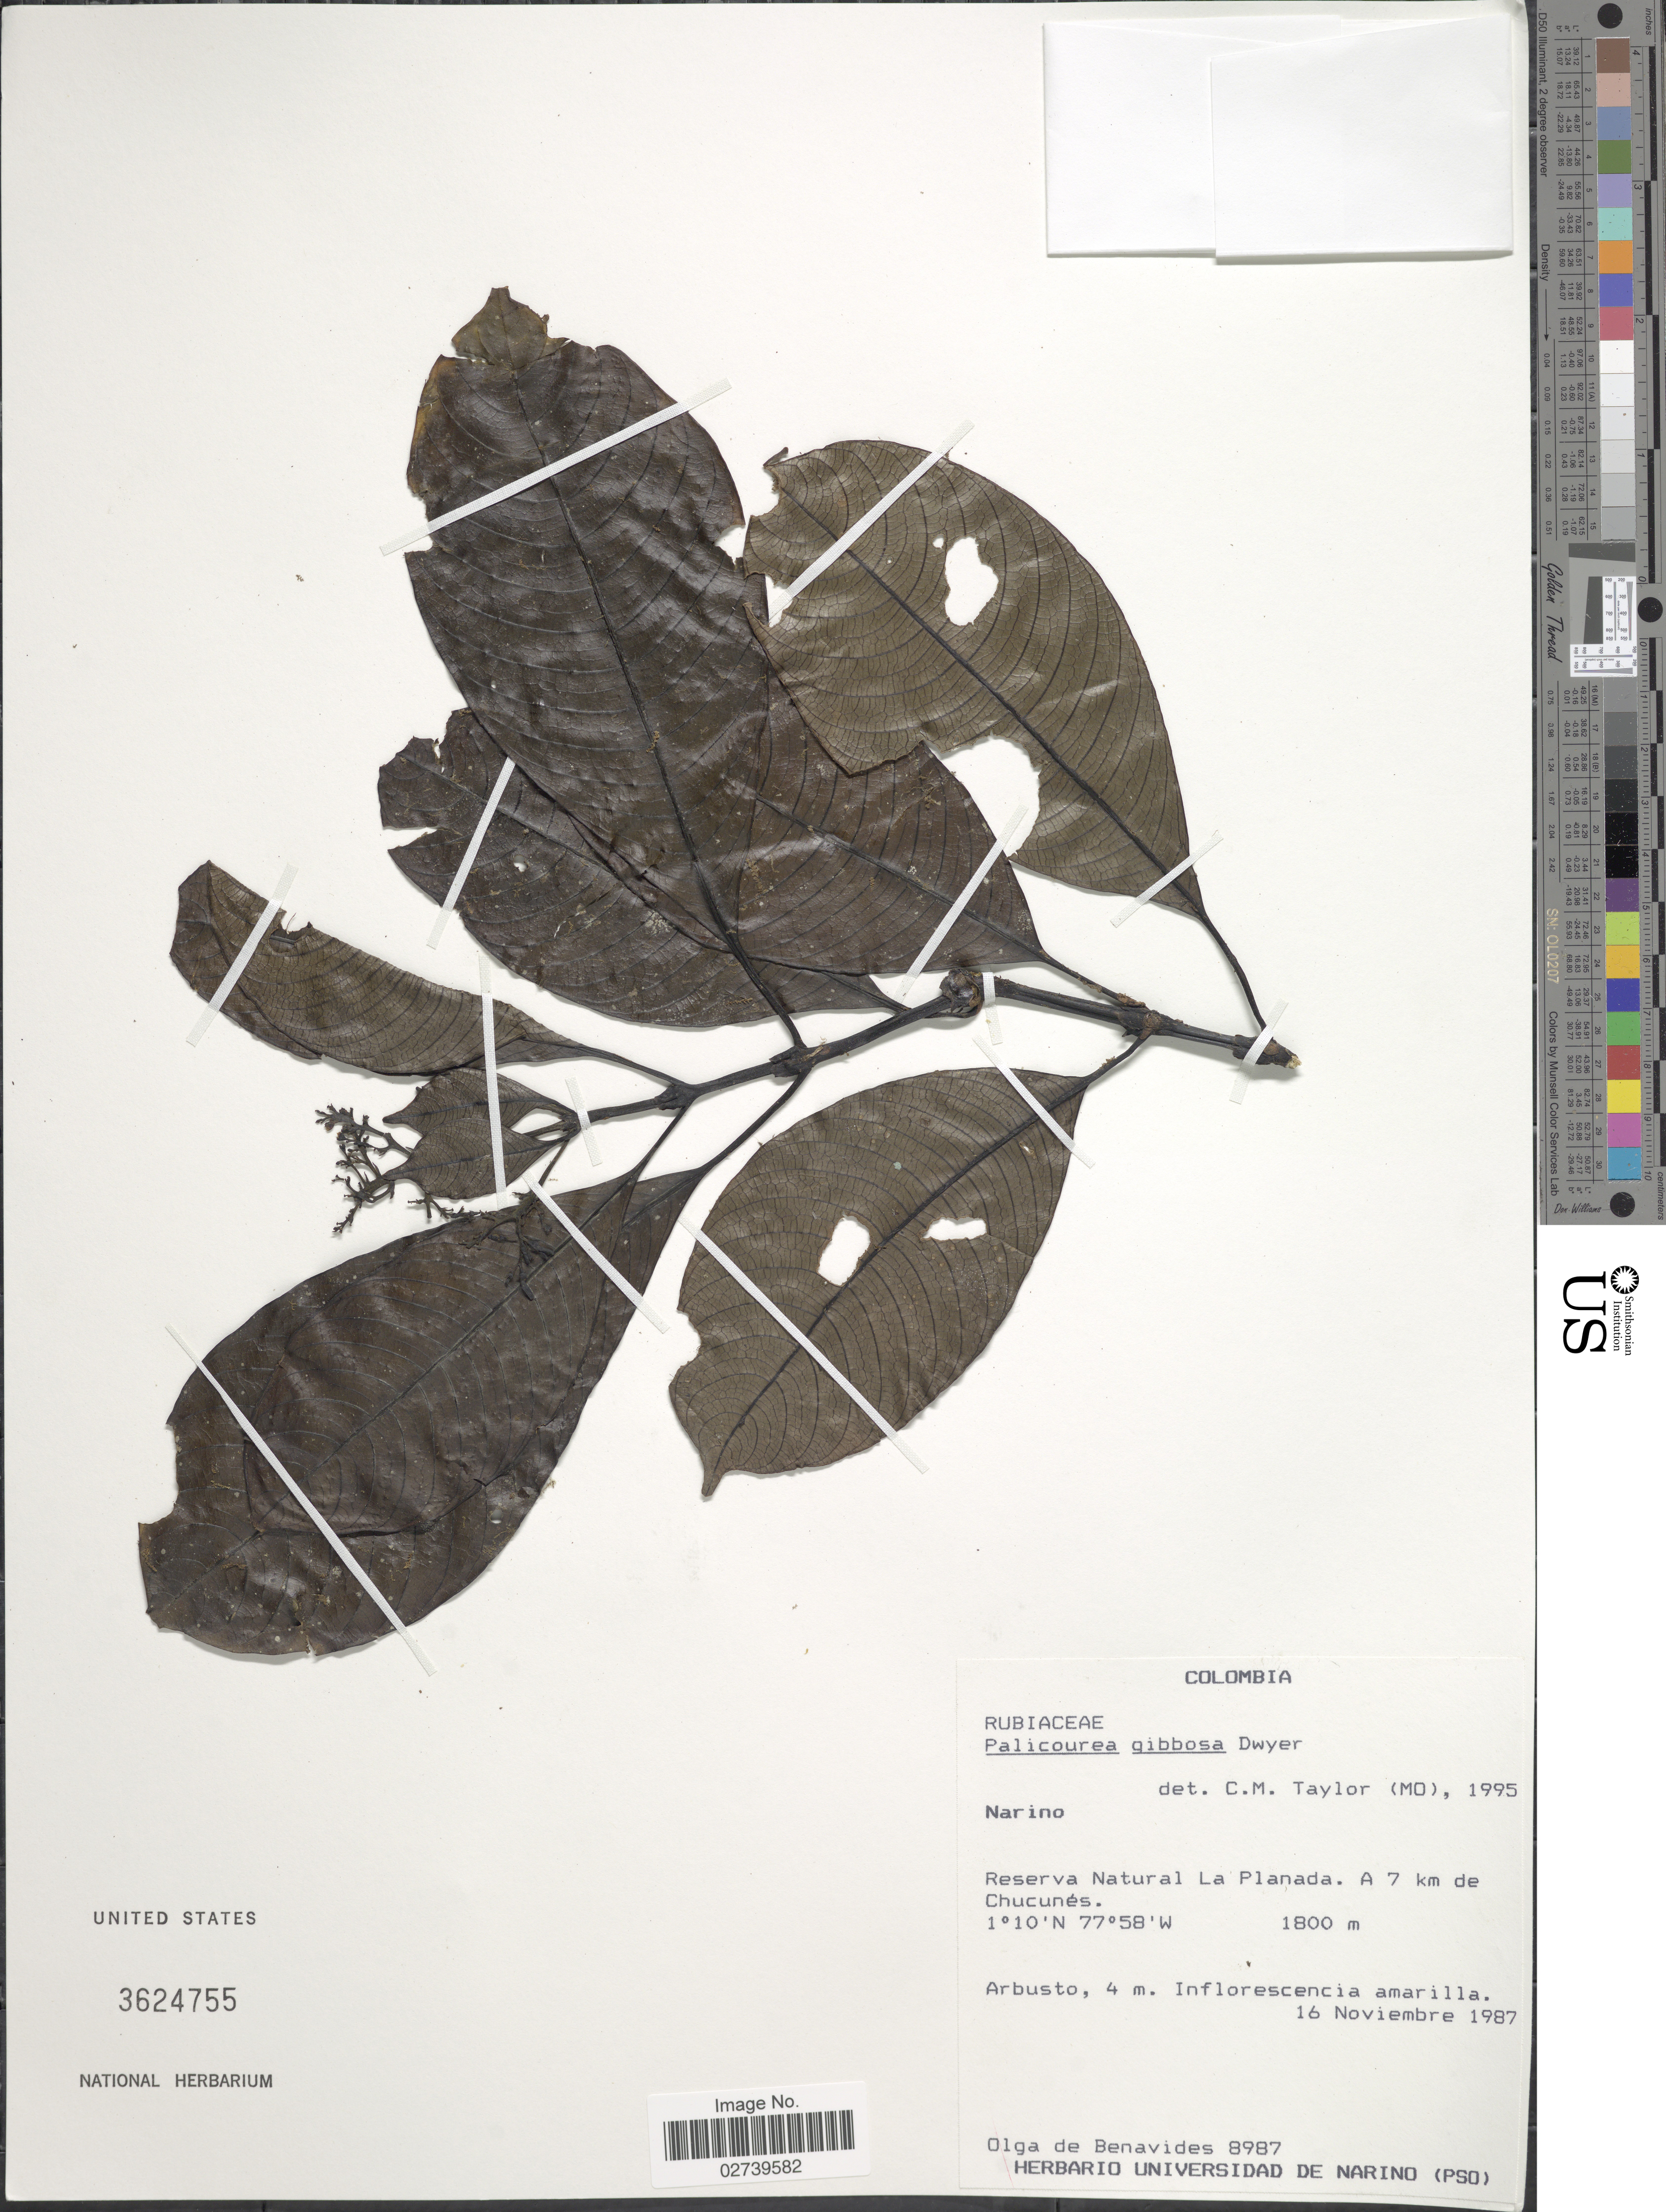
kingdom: Plantae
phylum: Tracheophyta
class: Magnoliopsida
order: Gentianales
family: Rubiaceae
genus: Palicourea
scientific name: Palicourea gibbosa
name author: Dwyer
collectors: Olga S. de Benavides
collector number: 8987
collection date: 1987-11-16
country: Colombia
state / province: Nariño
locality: Reserva Natural La Planada, a 7 km de Chucunes.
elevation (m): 1800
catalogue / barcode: US 3624755